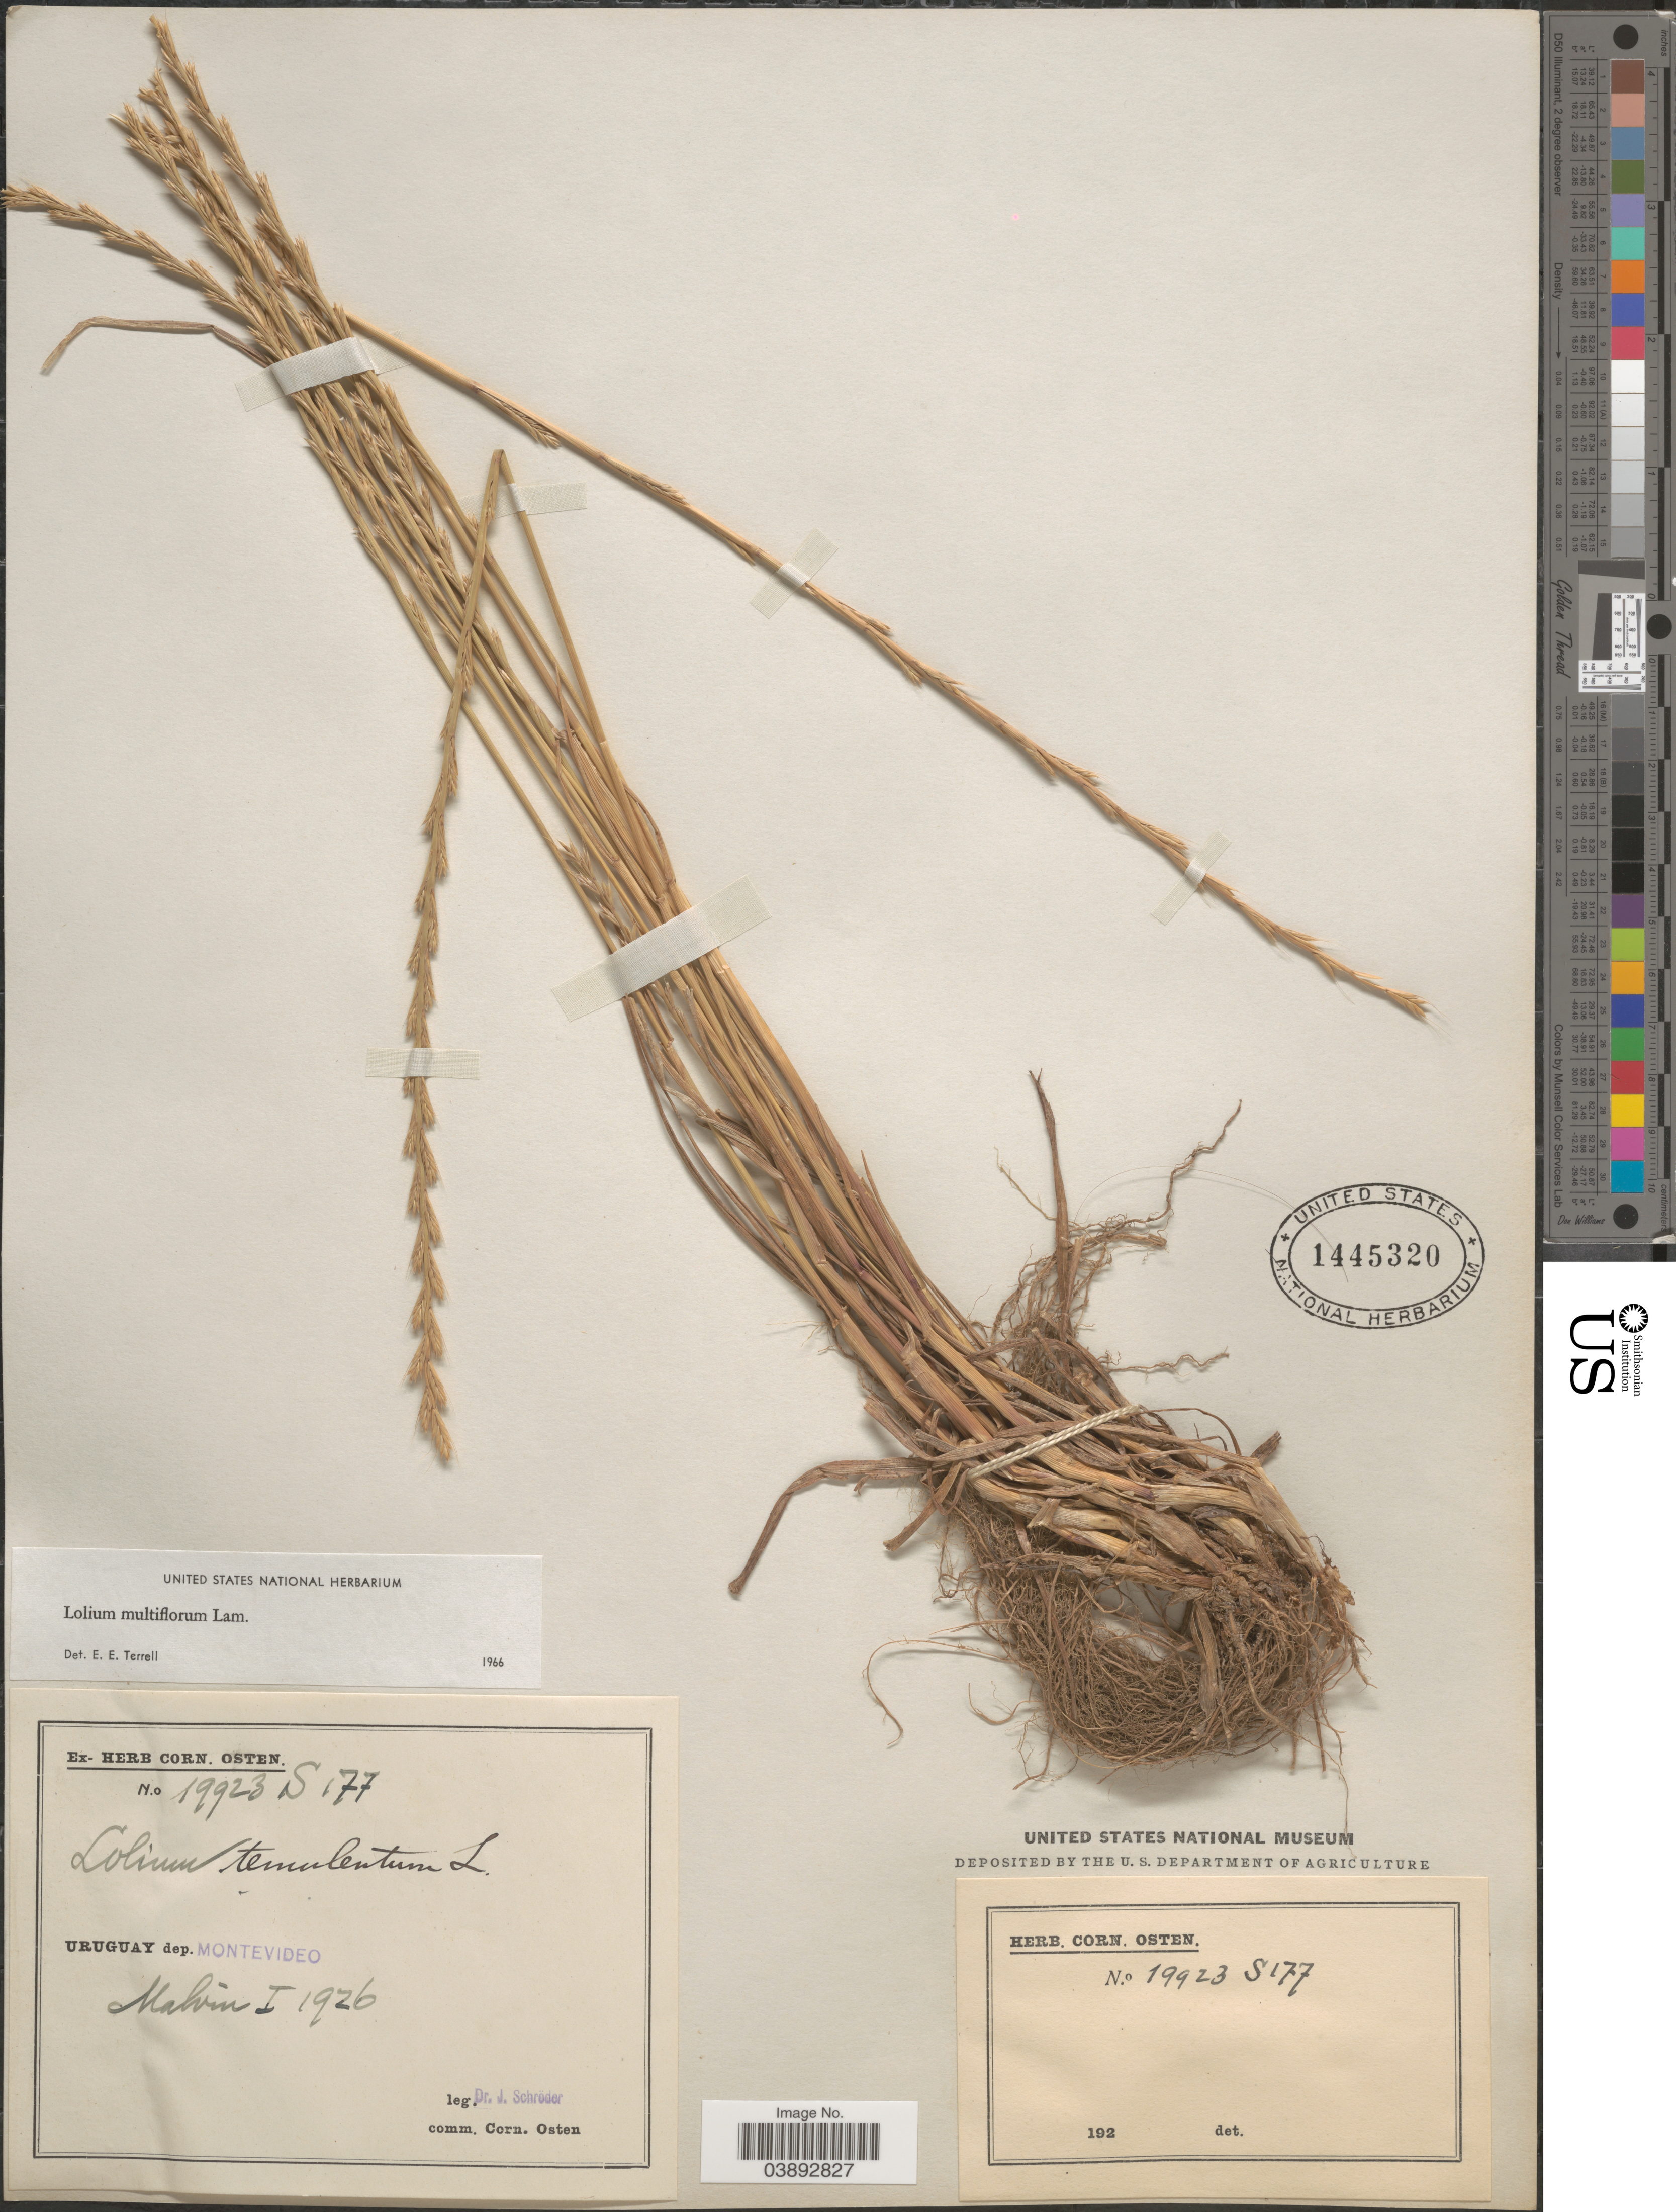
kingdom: Plantae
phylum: Tracheophyta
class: Liliopsida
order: Poales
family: Poaceae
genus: Lolium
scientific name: Lolium multiflorum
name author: Lam.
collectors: J. Schröder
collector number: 19923 S 177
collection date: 1926-01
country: Uruguay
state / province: Montevideo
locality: Dep.Montevideo. Malvin.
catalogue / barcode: US 1445320